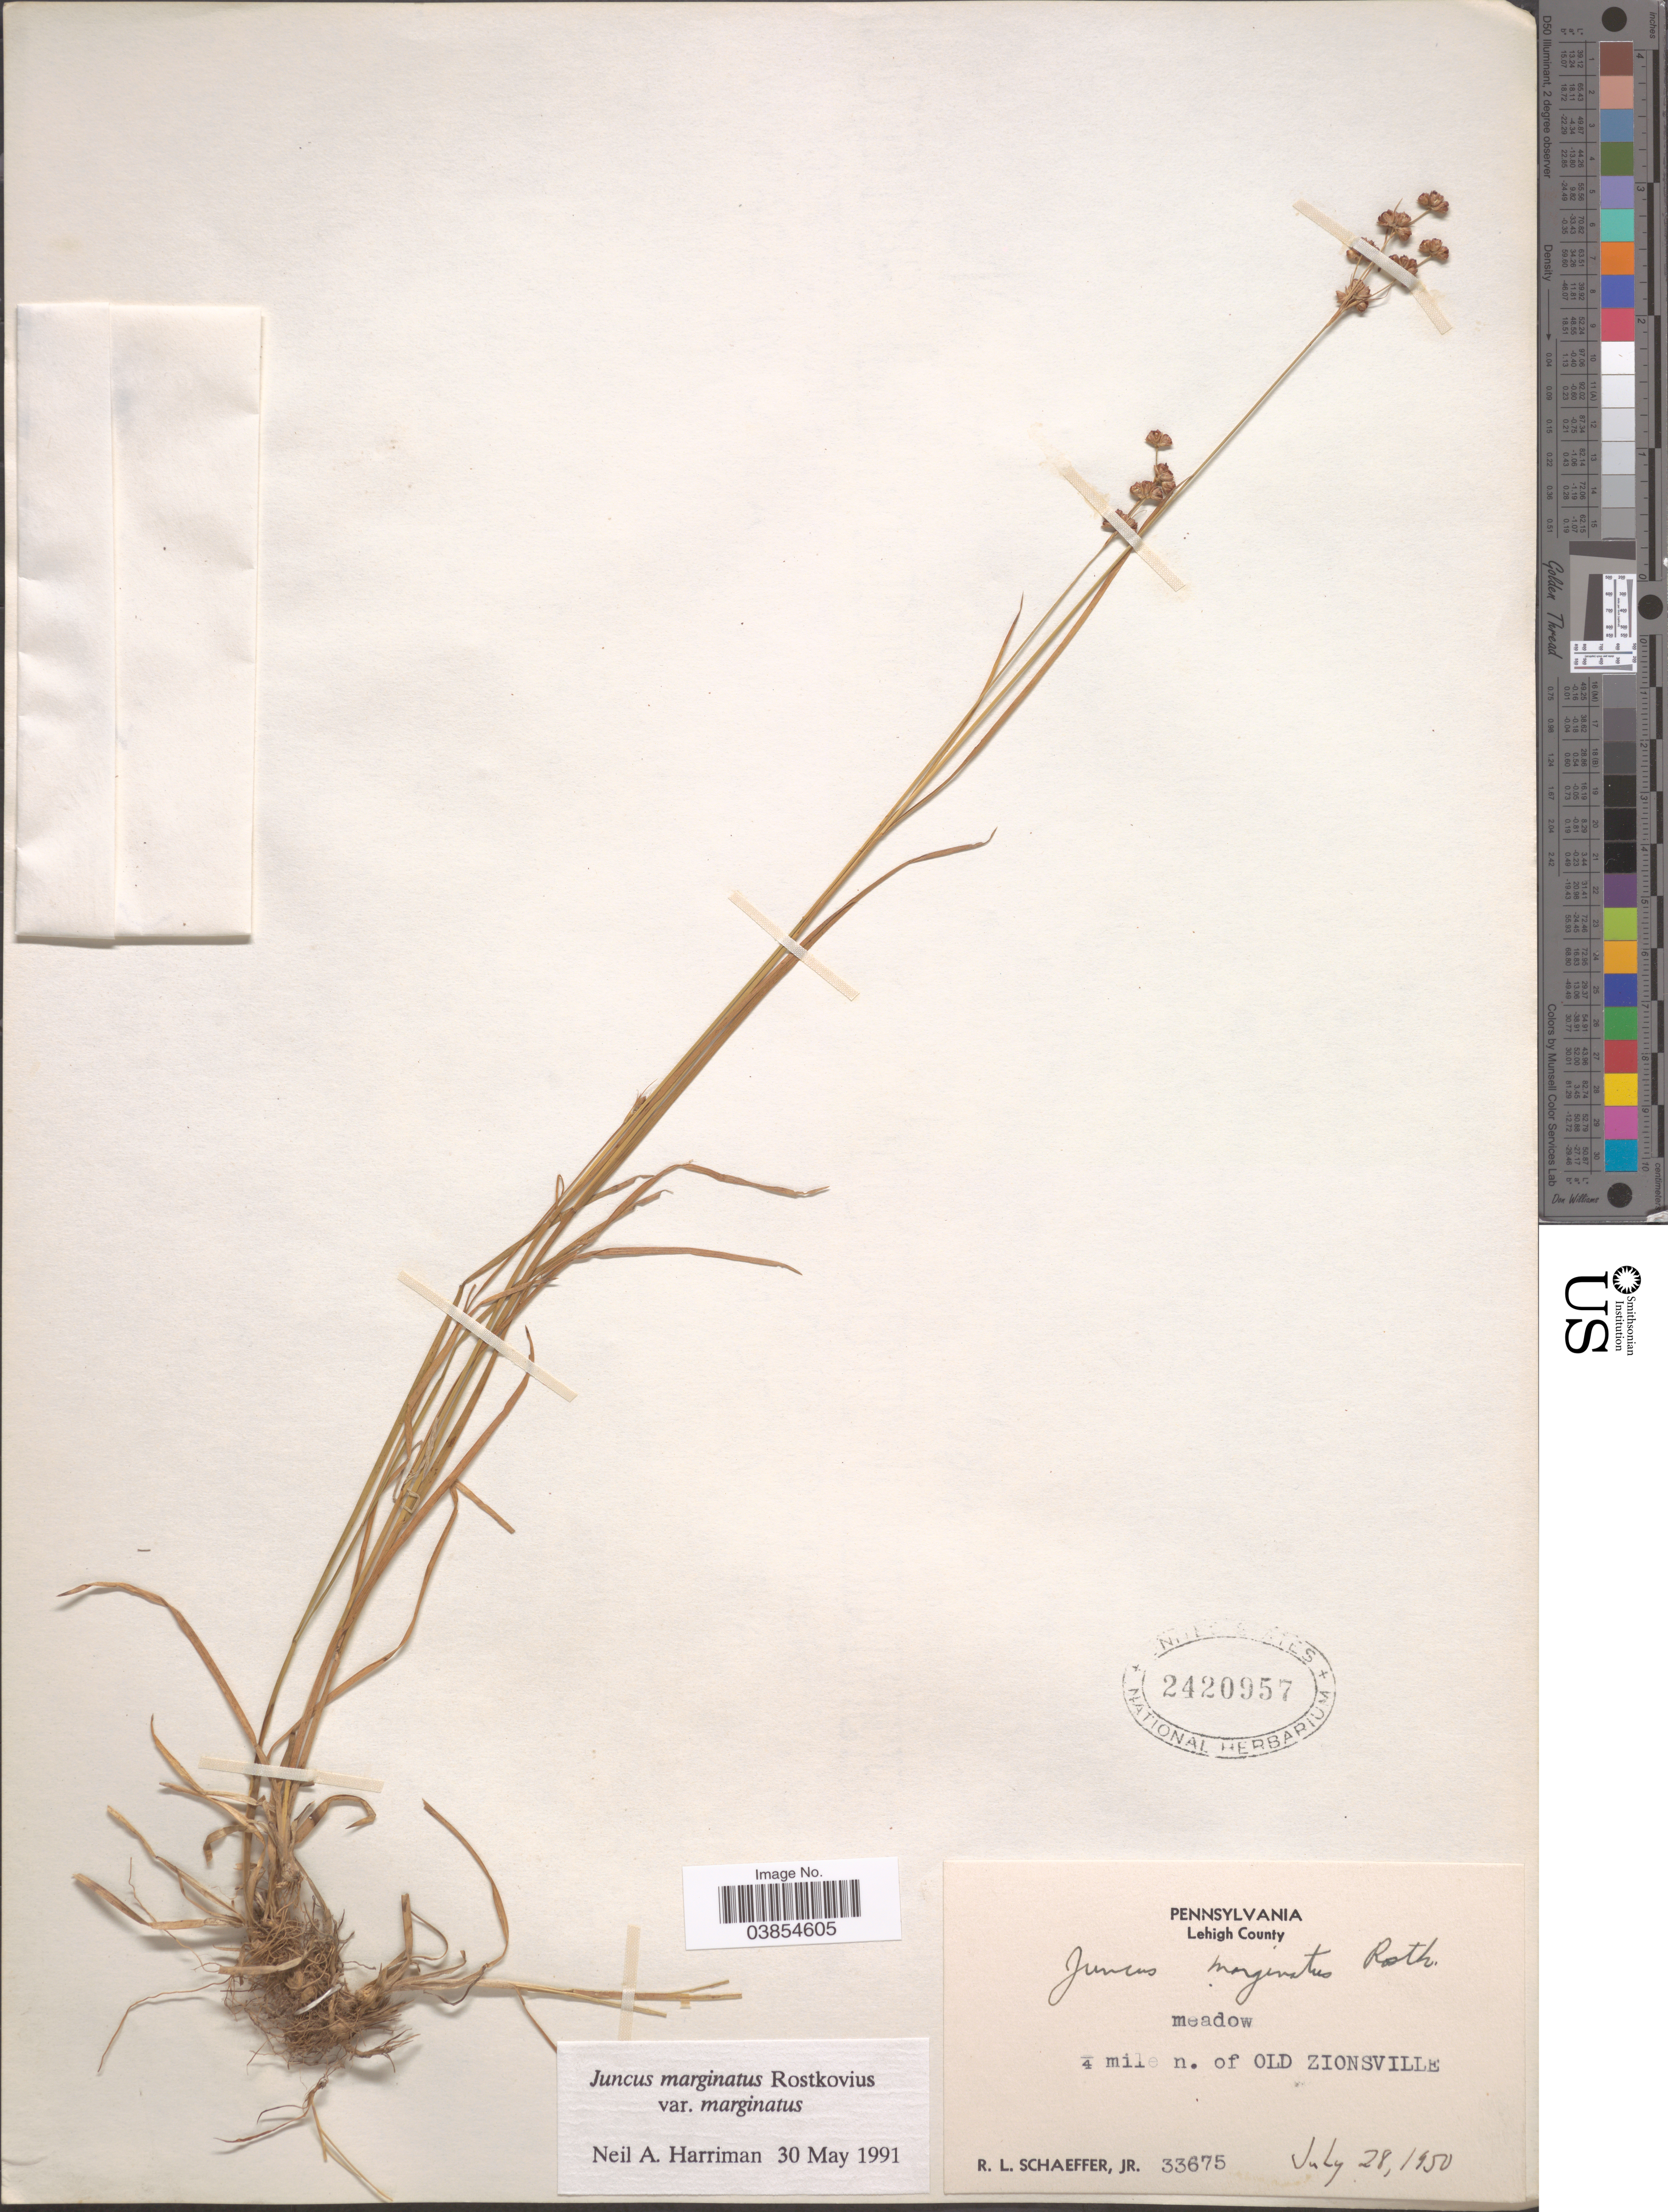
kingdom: Plantae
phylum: Tracheophyta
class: Liliopsida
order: Poales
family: Juncaceae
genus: Juncus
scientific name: Juncus marginatus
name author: Rostk.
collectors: R. L. Schaeffer Jr.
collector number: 33675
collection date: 1950-07-28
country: United States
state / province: Pennsylvania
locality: Lehigh County. ¼ mile n. of old Zionsville.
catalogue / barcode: US 2420957